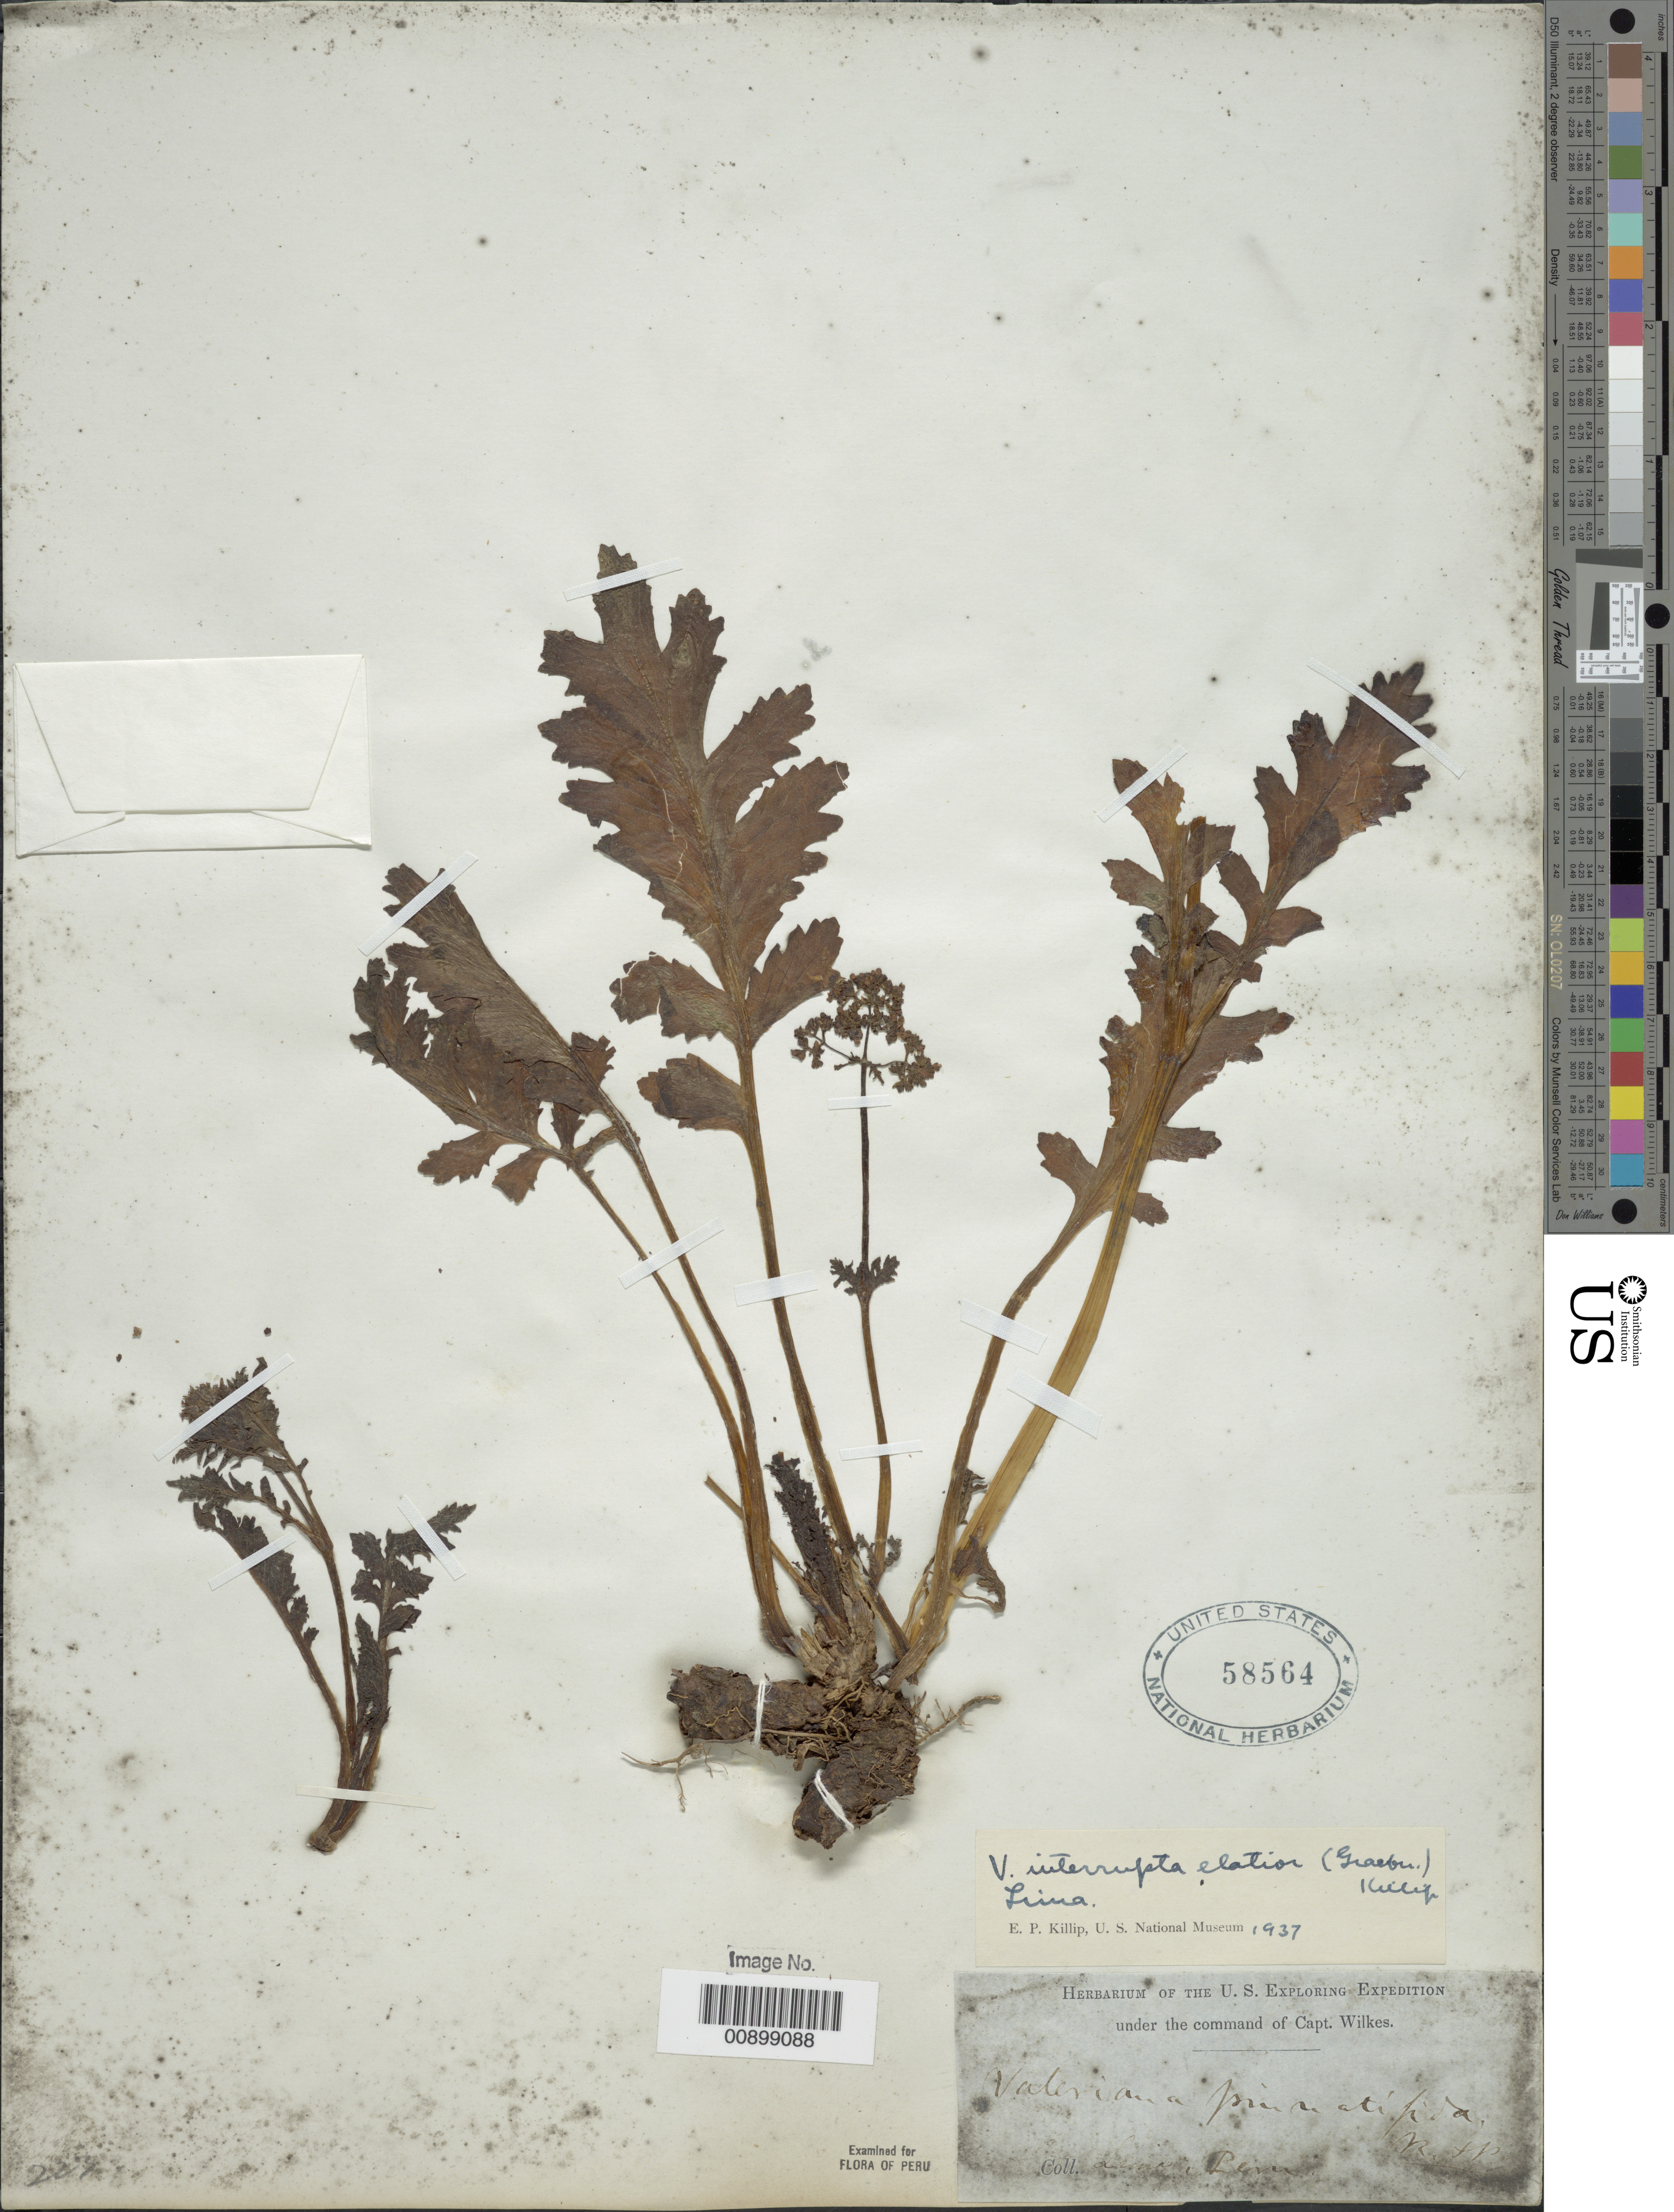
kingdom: Plantae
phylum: Tracheophyta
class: Magnoliopsida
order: Dipsacales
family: Caprifoliaceae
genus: Valeriana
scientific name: Valeriana pinnatifida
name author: Ruiz & Pav.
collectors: Wilkes Explor. Exped.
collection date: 1838/1842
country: Peru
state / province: Lima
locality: Lima, Peru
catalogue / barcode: US 58564